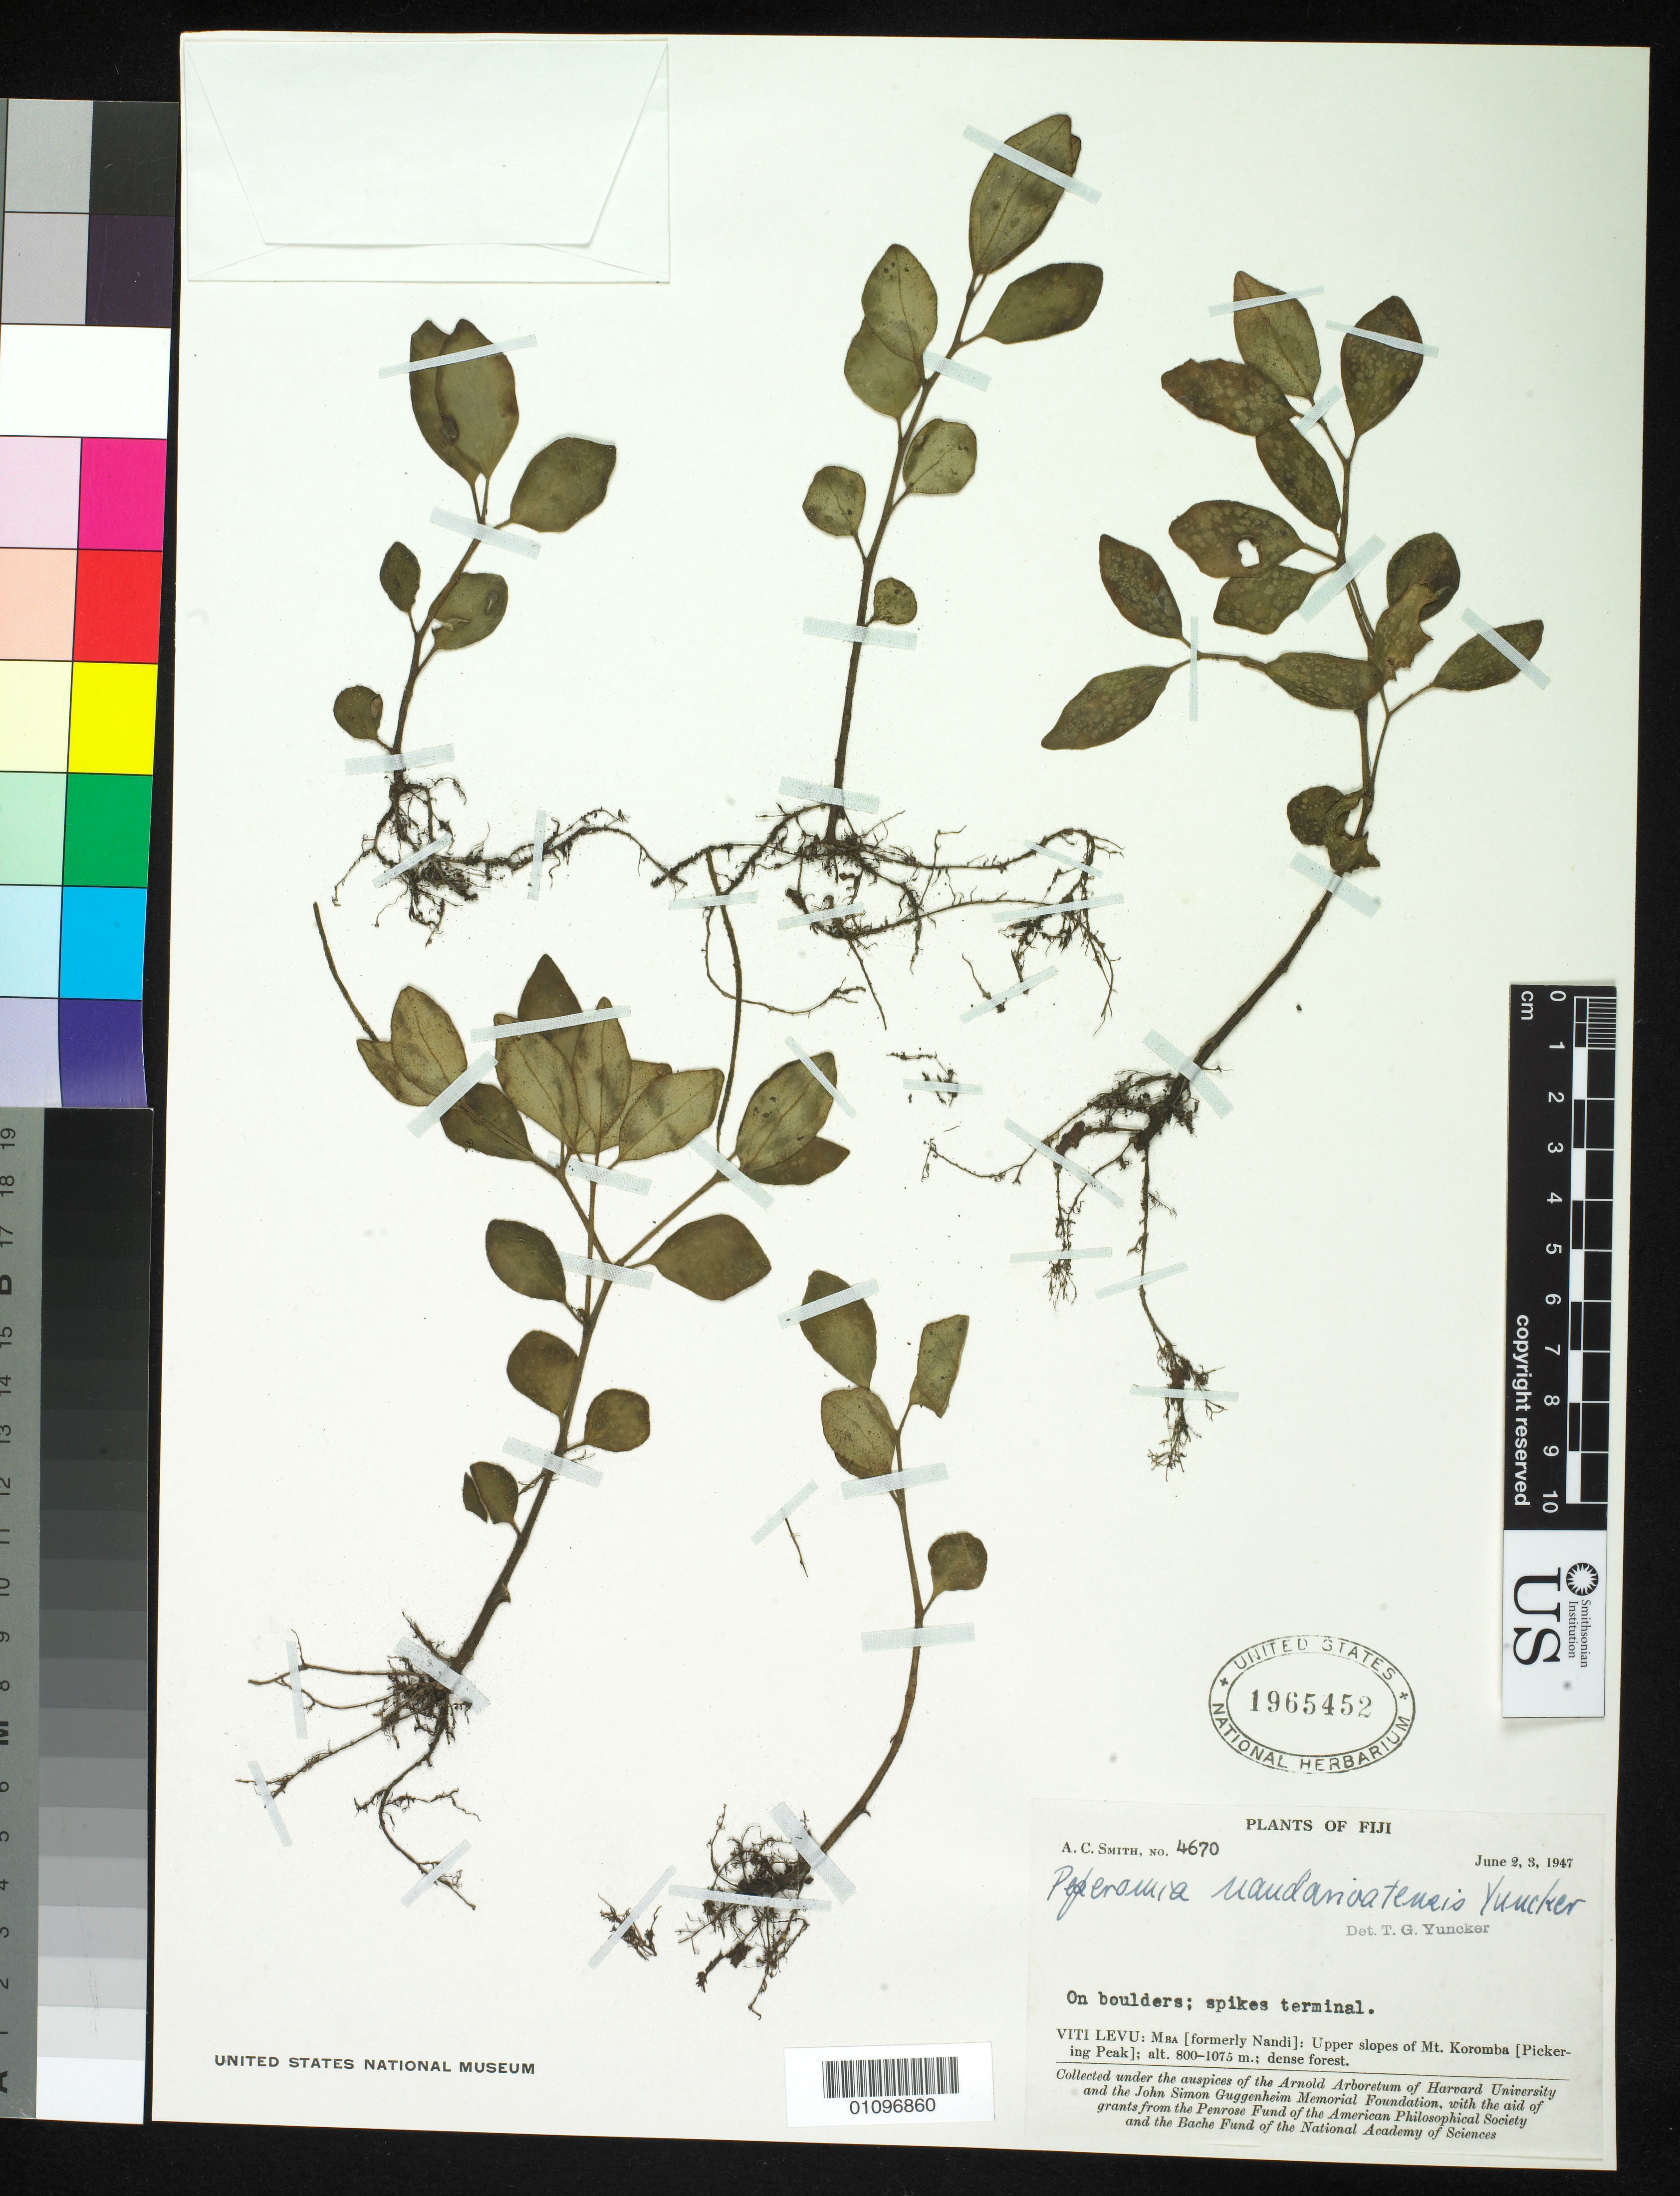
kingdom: Plantae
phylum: Tracheophyta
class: Magnoliopsida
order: Piperales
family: Piperaceae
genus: Peperomia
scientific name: Peperomia nandarivatensis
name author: Yunck.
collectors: A. C. Smith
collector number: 4670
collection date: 1947-06-02/1947-06-03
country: Fiji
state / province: Mba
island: Viti Levu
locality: Upper slopes of Mt. Koromba [Pickering Peak]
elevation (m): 800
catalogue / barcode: US 1965452